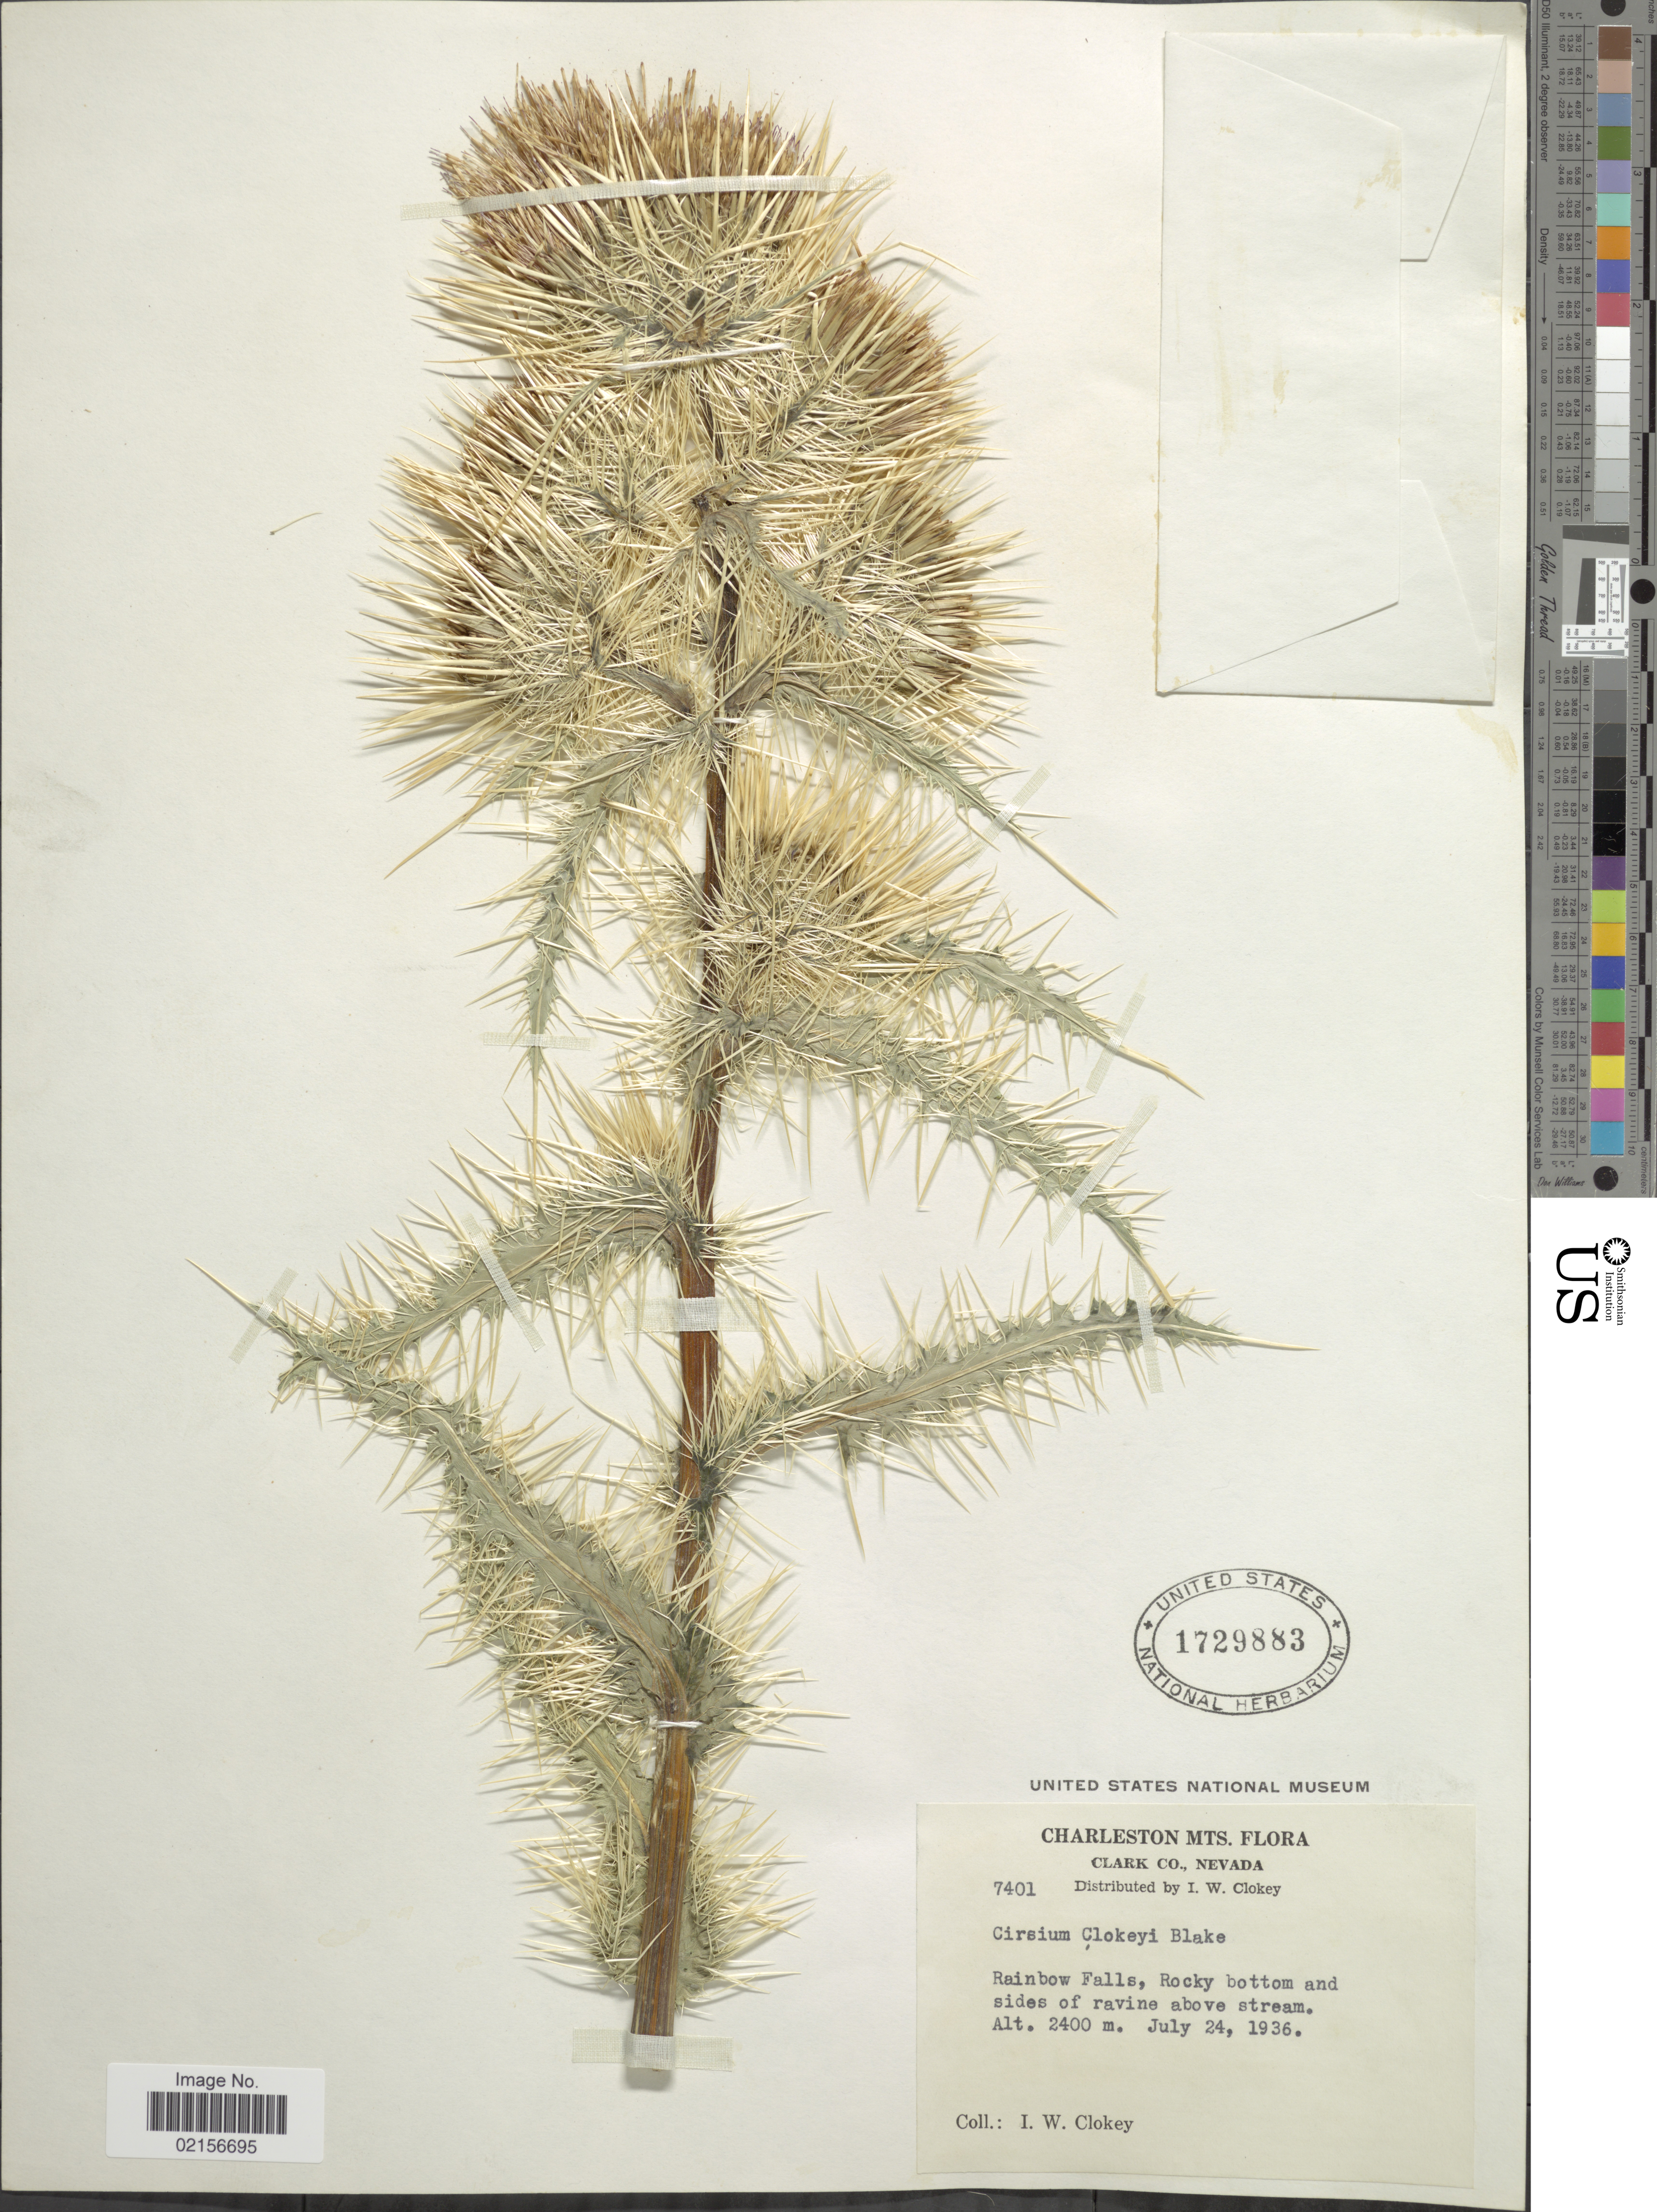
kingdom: Plantae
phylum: Tracheophyta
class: Magnoliopsida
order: Asterales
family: Asteraceae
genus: Cirsium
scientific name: Cirsium clokeyi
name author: S.F. Blake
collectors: I. W. Clokey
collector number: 7401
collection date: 1936-07-24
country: United States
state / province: Nevada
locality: Charleston Mts., Clark Co., Rainbow Falls. Rocky bottom and sides of ravine above stream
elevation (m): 2400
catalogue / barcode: US 1729883